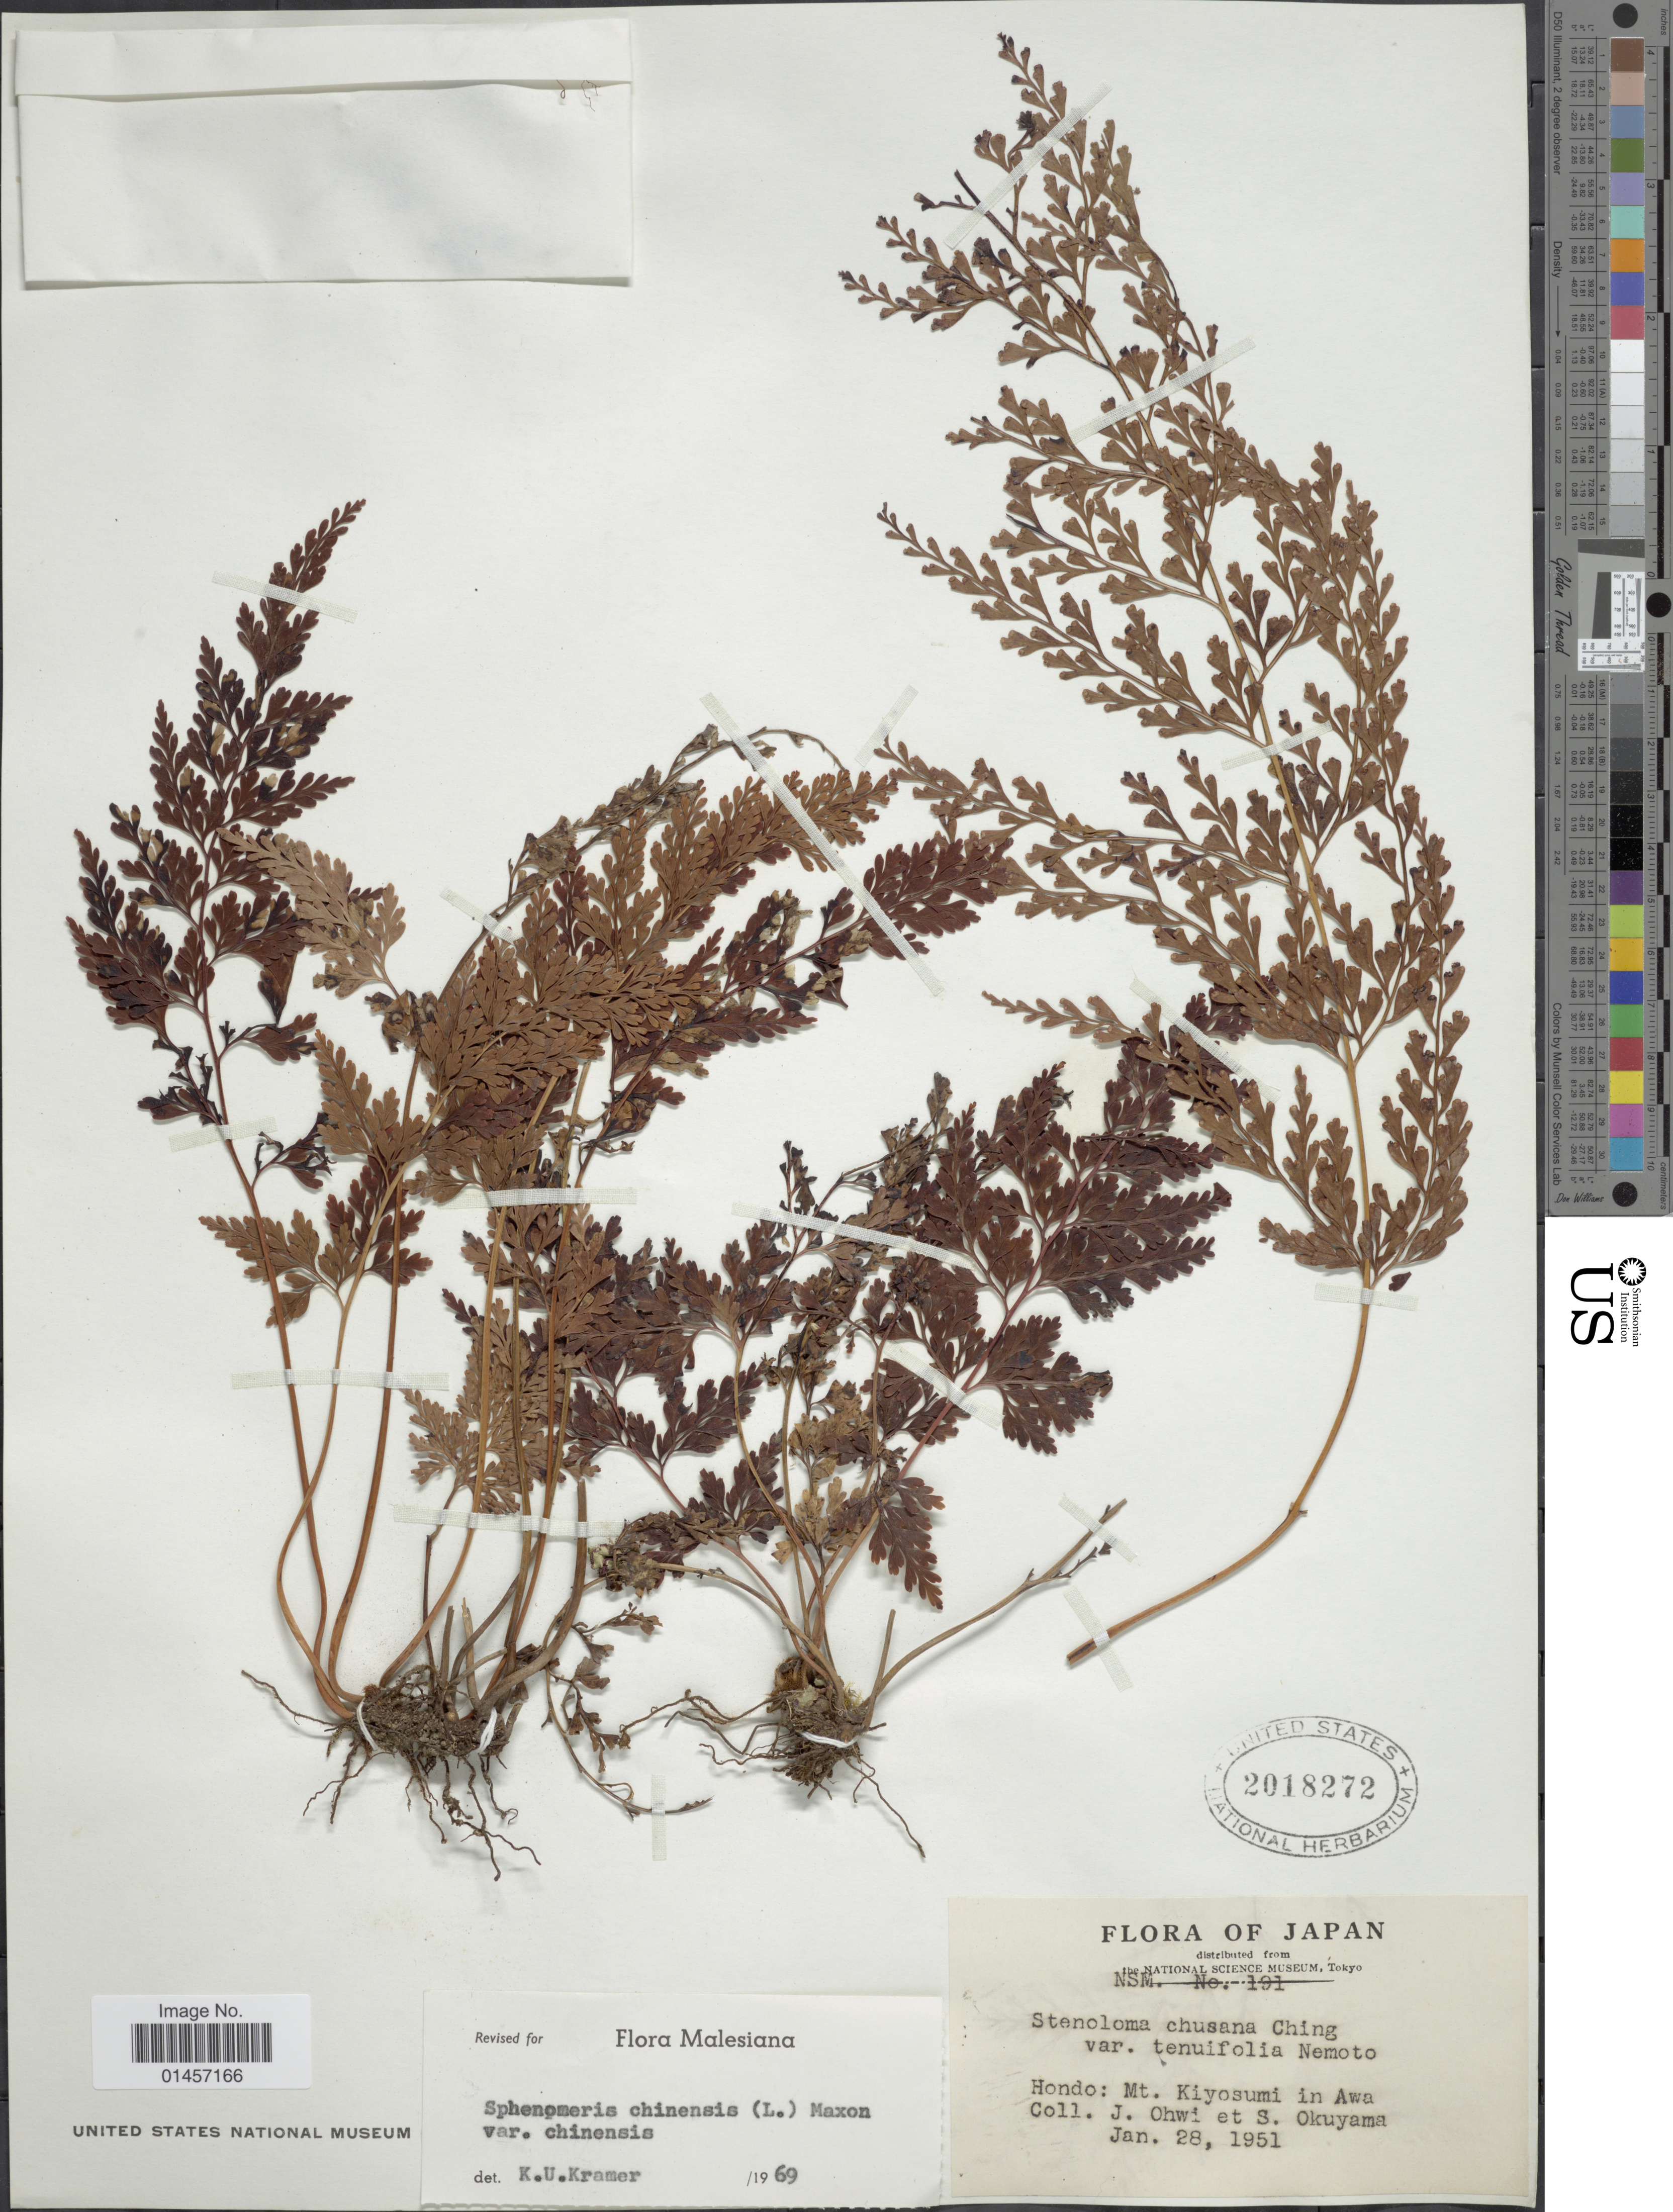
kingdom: Plantae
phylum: Tracheophyta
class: Polypodiopsida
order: Polypodiales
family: Lindsaeaceae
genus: Sphenomeris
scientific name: Sphenomeris chinensis var. chinensis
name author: (L.) Maxon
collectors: J. Ohwi & S. Okuyama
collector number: NSM191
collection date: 1951-01-28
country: Japan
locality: Hondu: Mt. Kiyosumi in Awa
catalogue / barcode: US 2018272